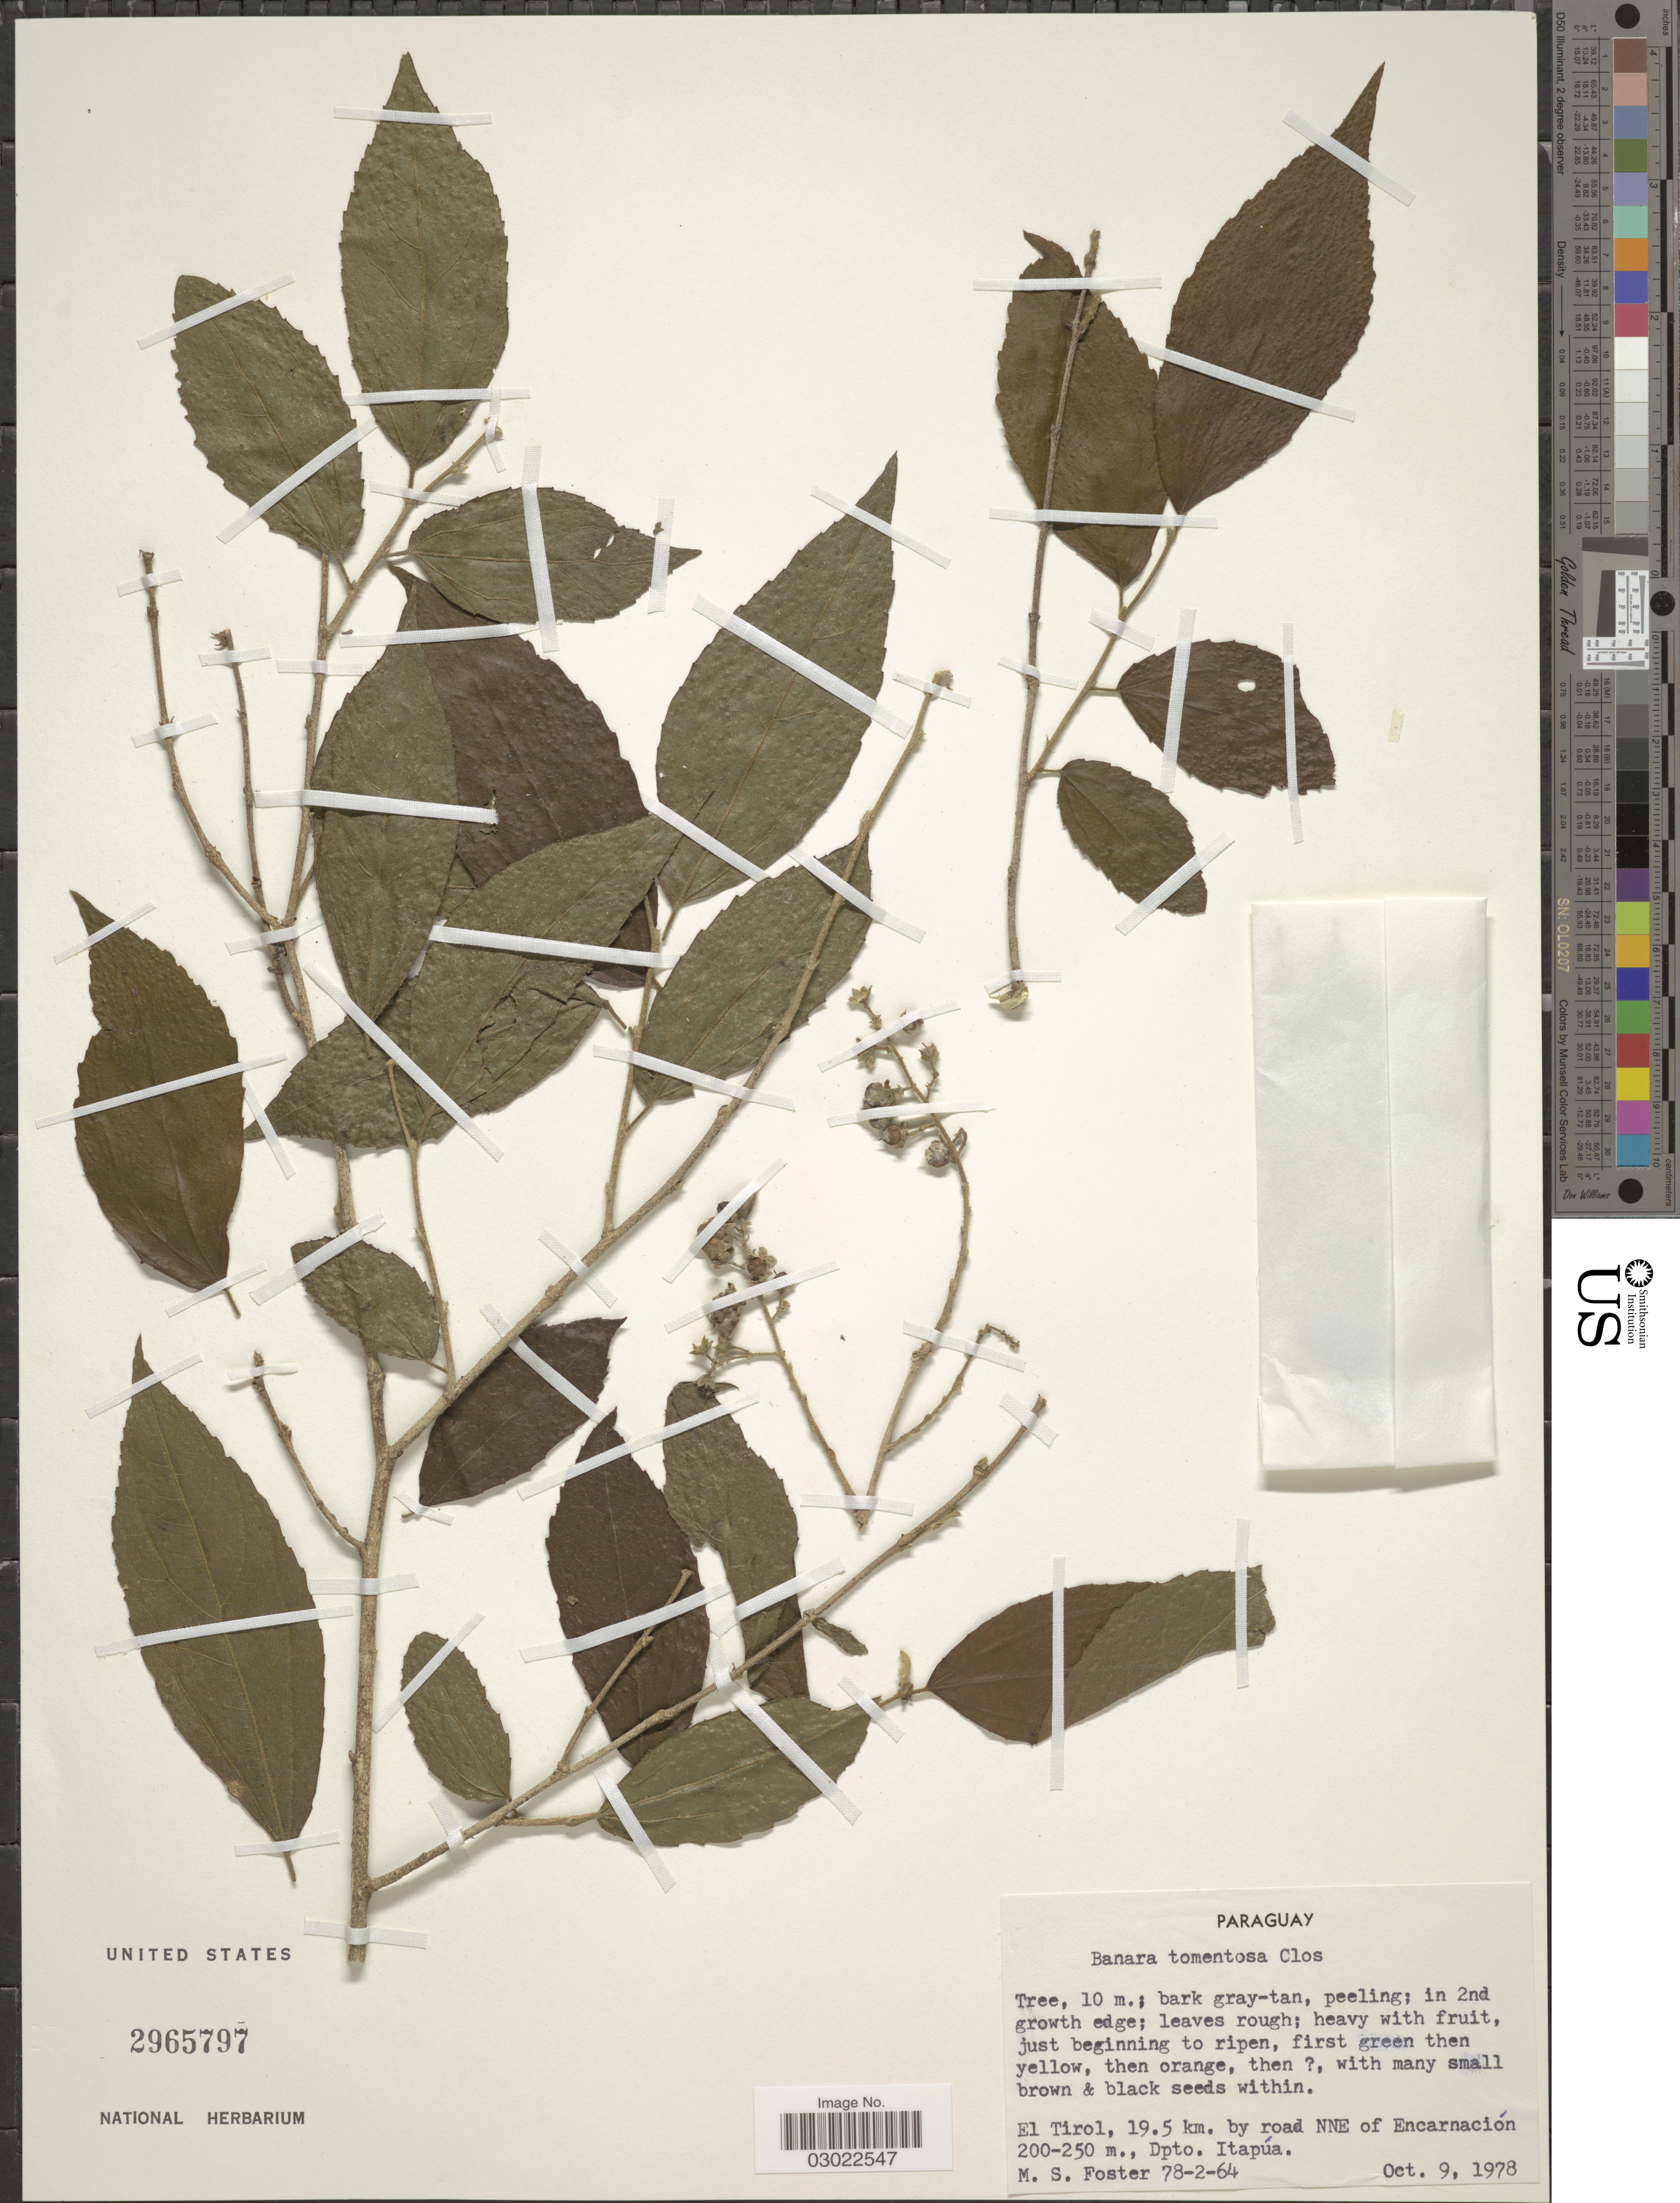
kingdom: Plantae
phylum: Tracheophyta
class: Magnoliopsida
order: Malpighiales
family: Salicaceae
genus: Banara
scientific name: Banara tomentosa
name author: Clos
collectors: M. Foster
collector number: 78-2-64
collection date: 1978-10-09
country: Paraguay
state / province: Itapua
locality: El Tirol, 19.5 km. by road NNE of Encarnación., Dpto. Itapúa.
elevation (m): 200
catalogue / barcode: US 2965797